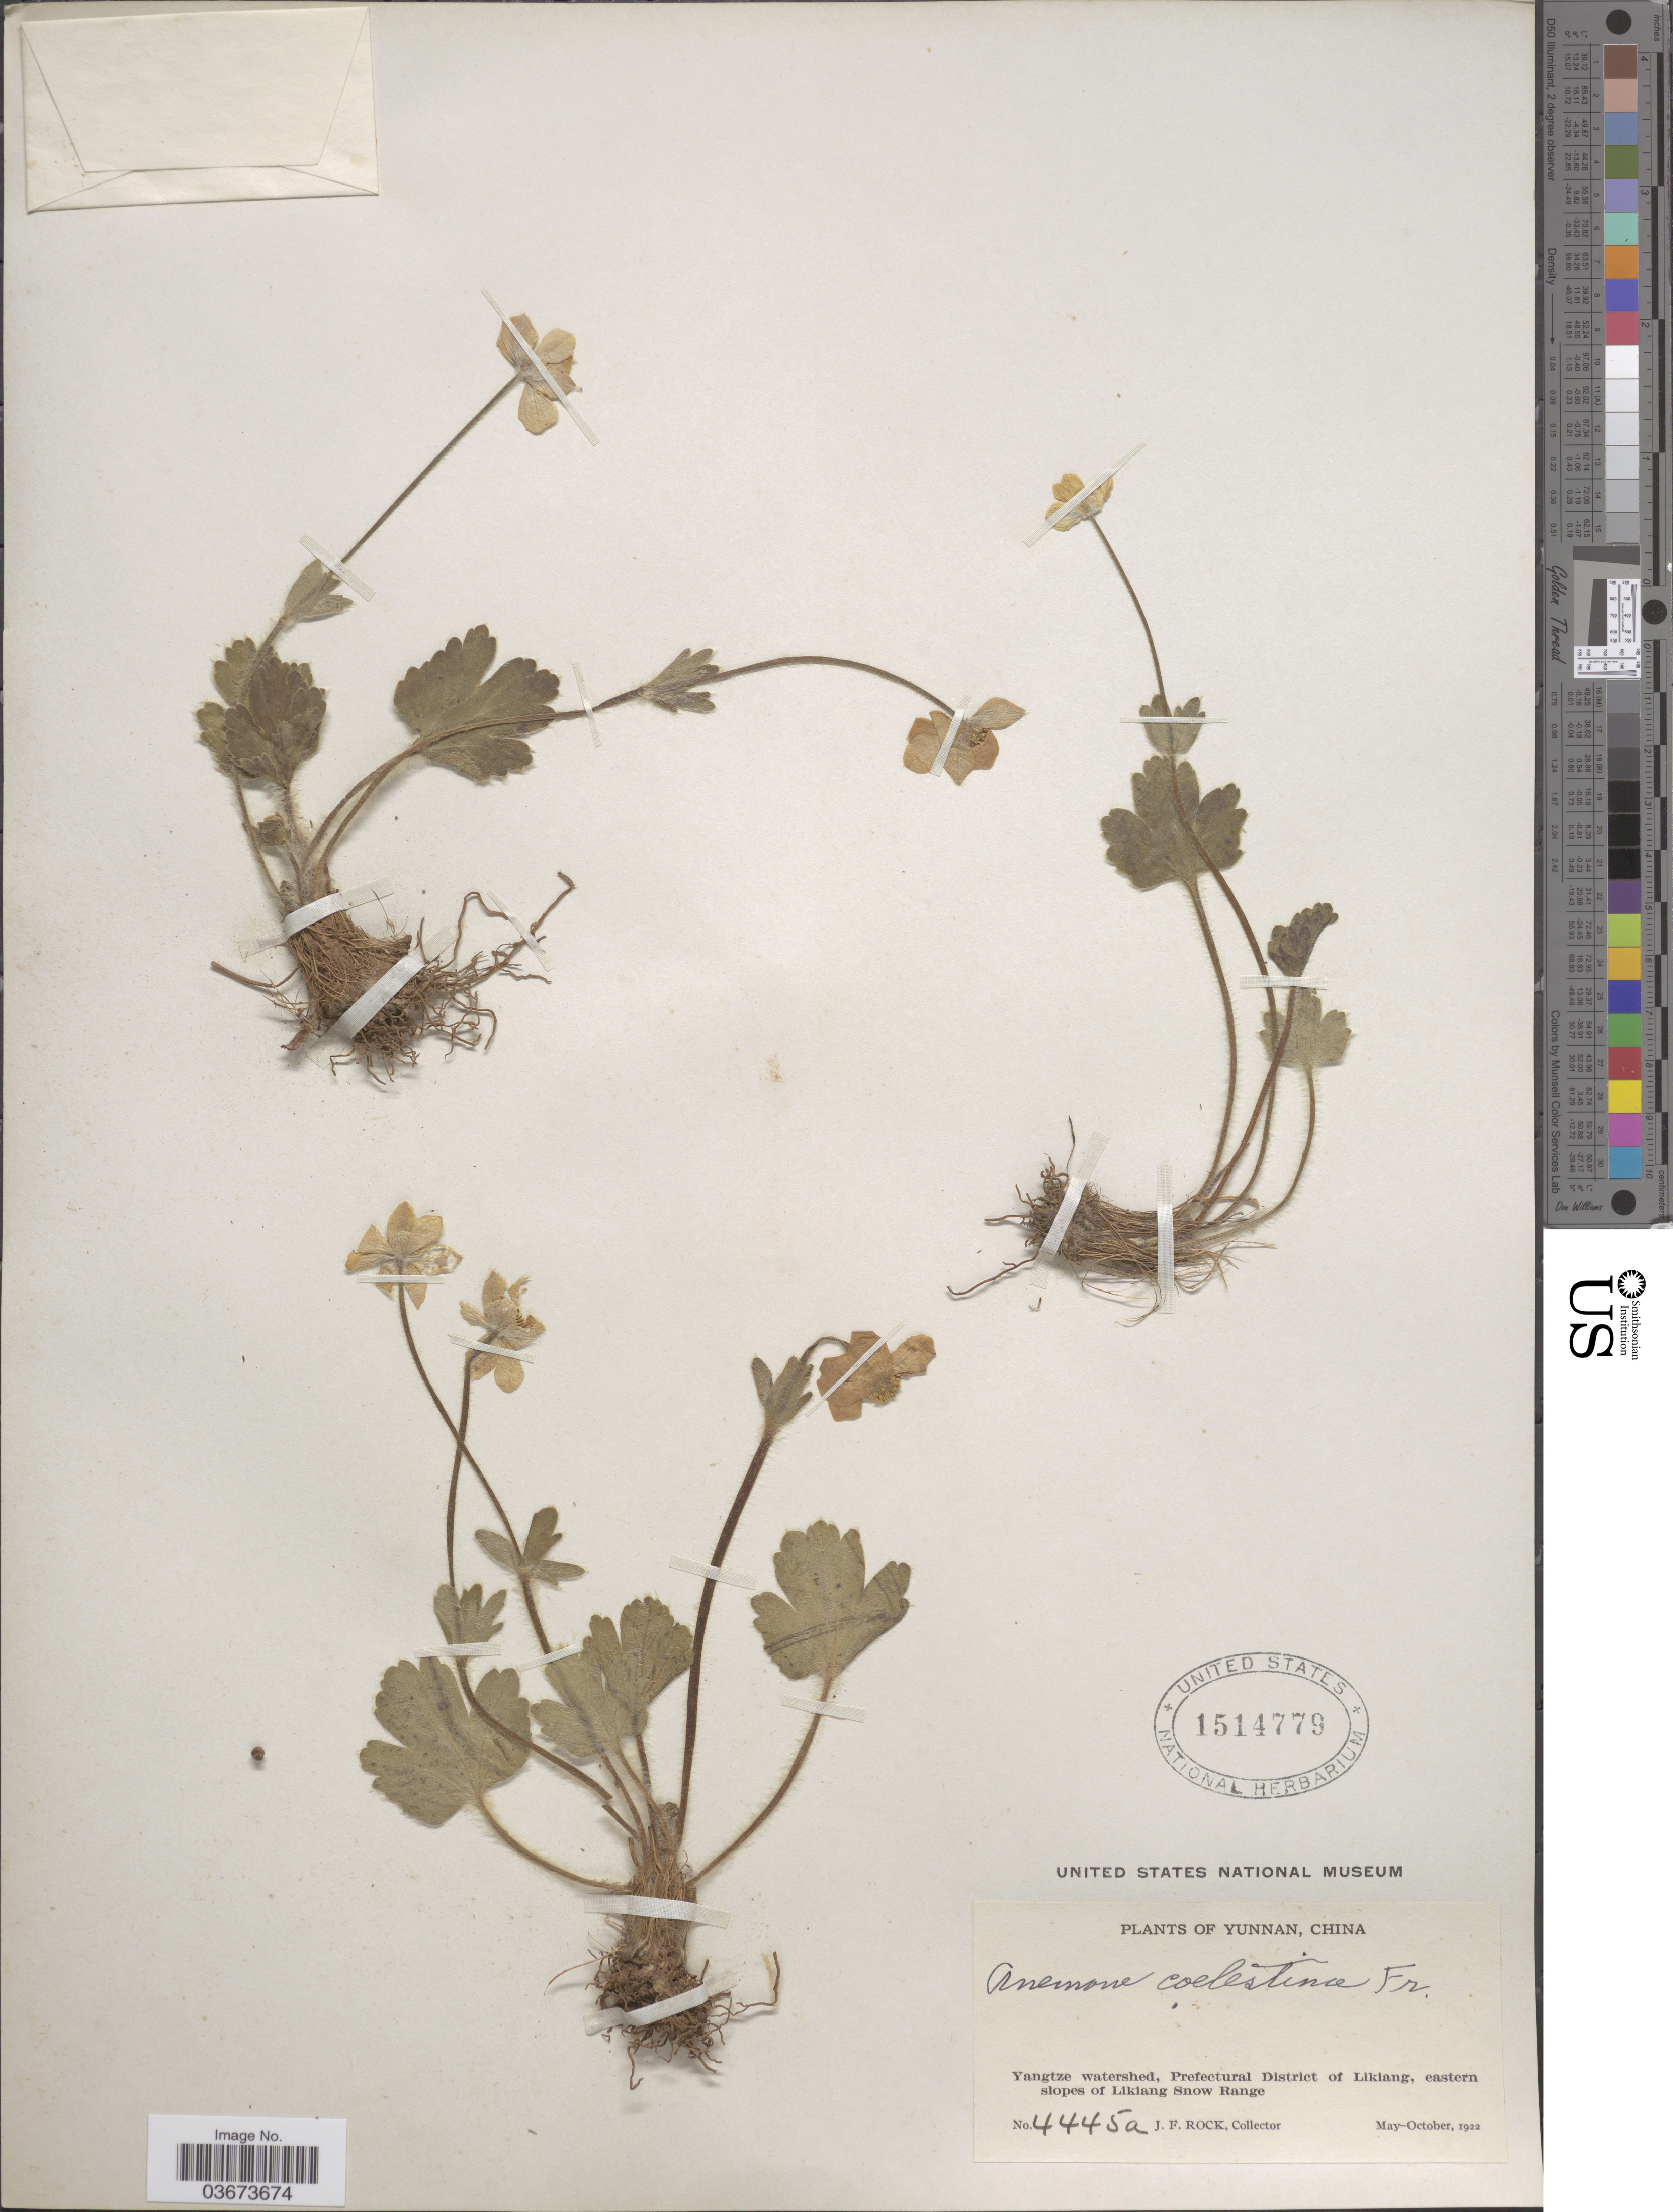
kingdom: Plantae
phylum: Tracheophyta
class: Magnoliopsida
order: Ranunculales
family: Ranunculaceae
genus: Anemone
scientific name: Anemone coelestina var. coelestina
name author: Franch.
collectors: J. Rock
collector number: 4445a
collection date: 1922-05/1922-10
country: China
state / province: Yunnan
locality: Yangtze watershed, Prefectural District of Likiang, eastern slopes of Likiang Snow Range.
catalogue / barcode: US 1514779